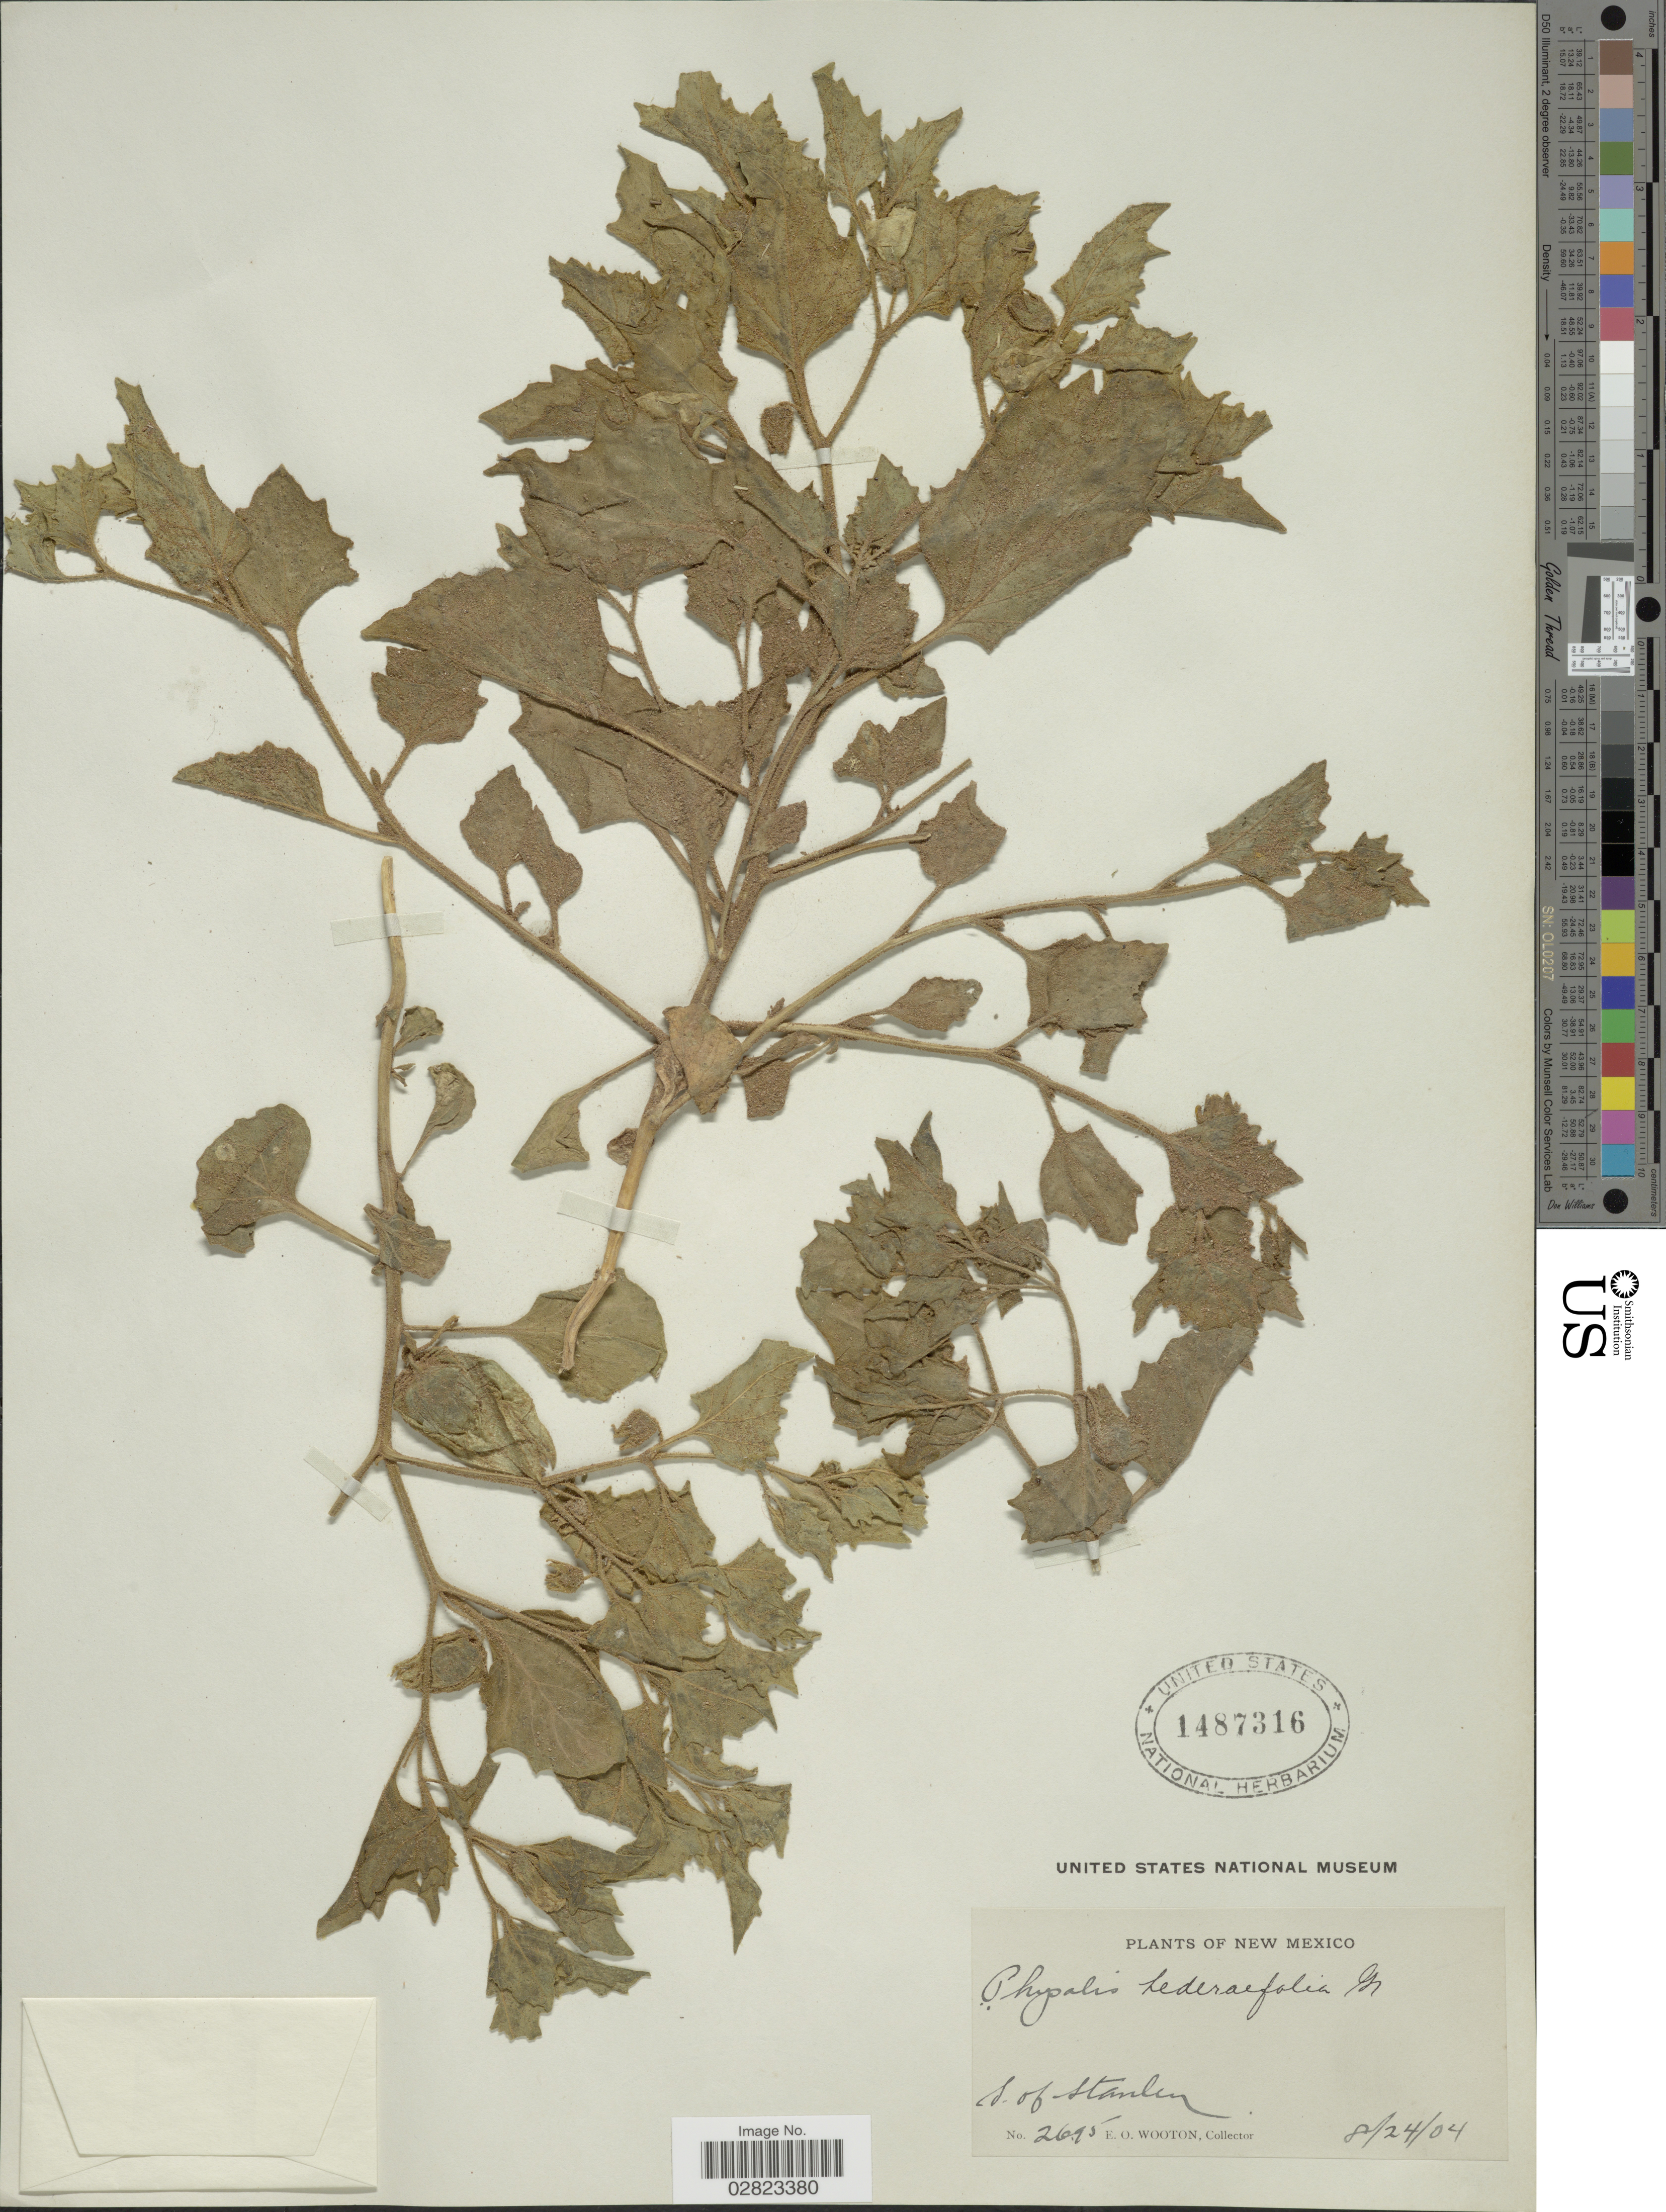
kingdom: Plantae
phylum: Tracheophyta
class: Magnoliopsida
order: Solanales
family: Solanaceae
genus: Physalis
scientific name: Physalis hederifolia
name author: A. Gray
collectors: E. O. Wooton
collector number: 2695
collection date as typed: Transcribed d/m/y: 24/8/4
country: United States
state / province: New Mexico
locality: S. of Stanley.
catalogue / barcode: US 1487316